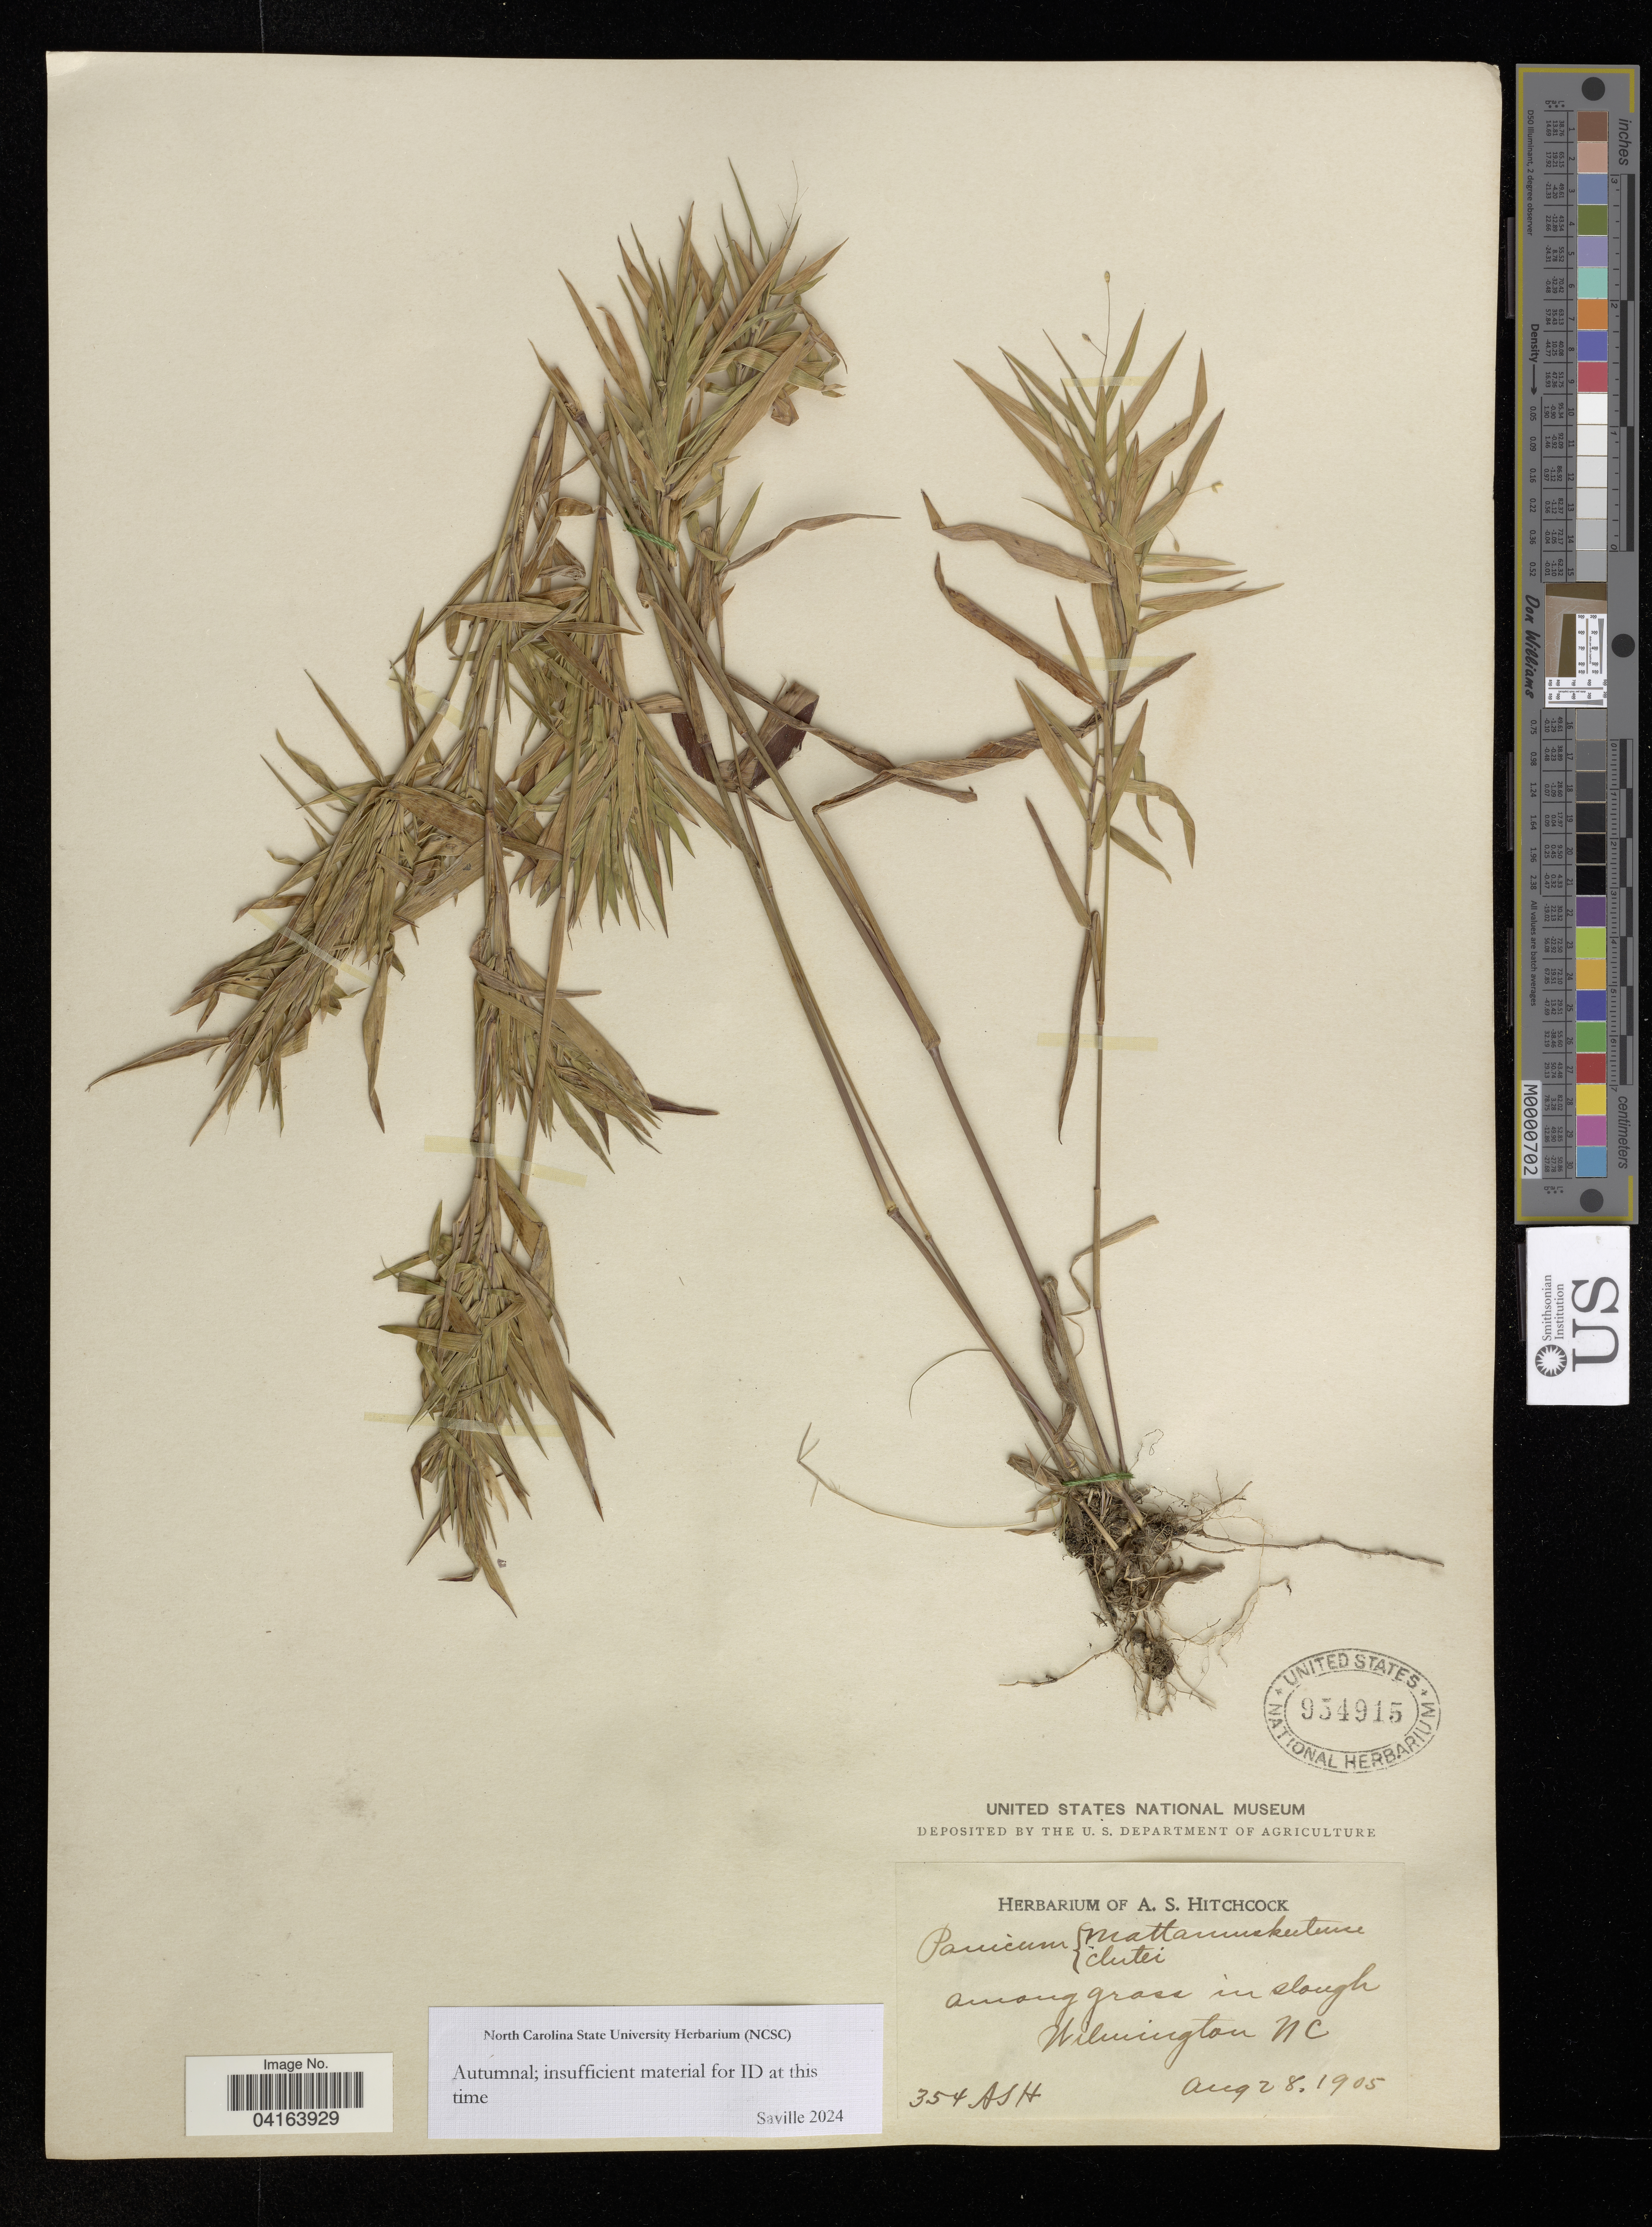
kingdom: Plantae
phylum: Tracheophyta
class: Liliopsida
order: Poales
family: Poaceae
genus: Panicum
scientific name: Panicum mattamuskeetense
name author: Ashe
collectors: A. H.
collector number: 354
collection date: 1905-08-28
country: United States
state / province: North Carolina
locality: Wilmington.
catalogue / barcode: US 954915